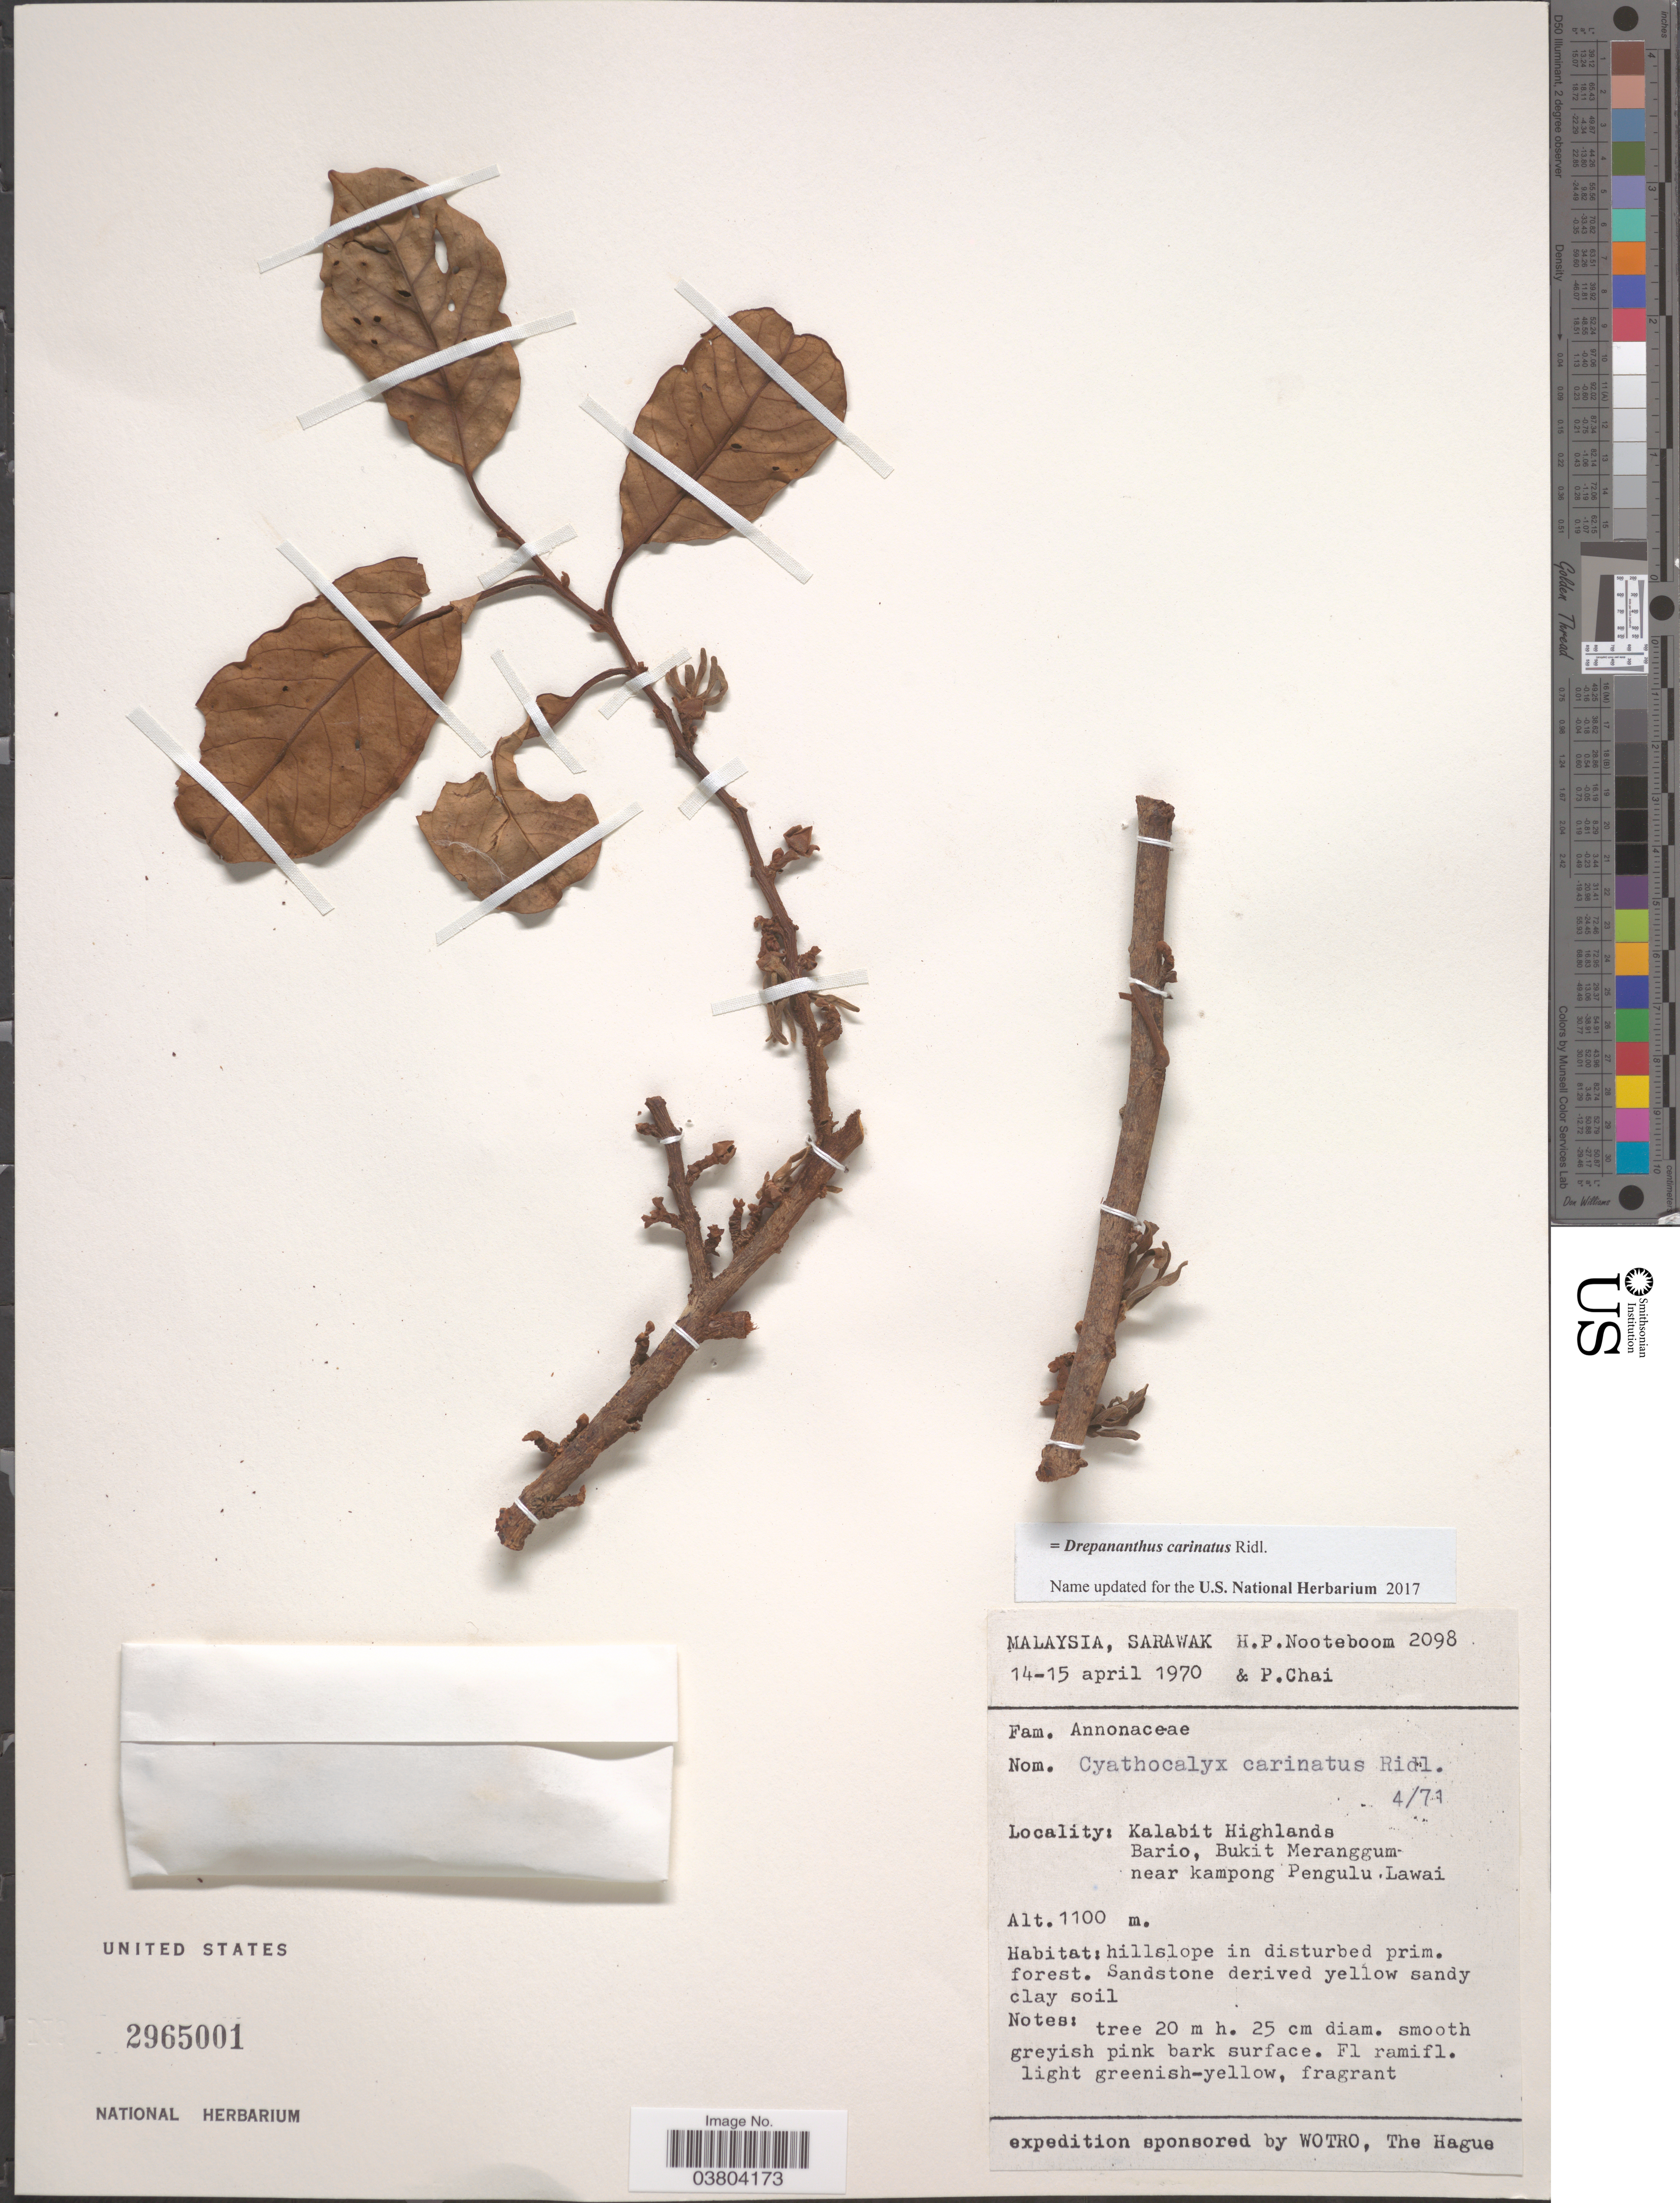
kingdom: Plantae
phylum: Tracheophyta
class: Magnoliopsida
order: Magnoliales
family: Annonaceae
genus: Drepananthus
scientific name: Drepananthus carinatus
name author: Ridl.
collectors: H. P. Nooteboom & P. Chai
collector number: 2098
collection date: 1970-04-14/1970-04-15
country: Malaysia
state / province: Sarawak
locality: Kalabit Highlands. Bario, Bukit Meranggum near kampong Pengulu Lawai.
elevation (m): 1100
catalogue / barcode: US 2965001